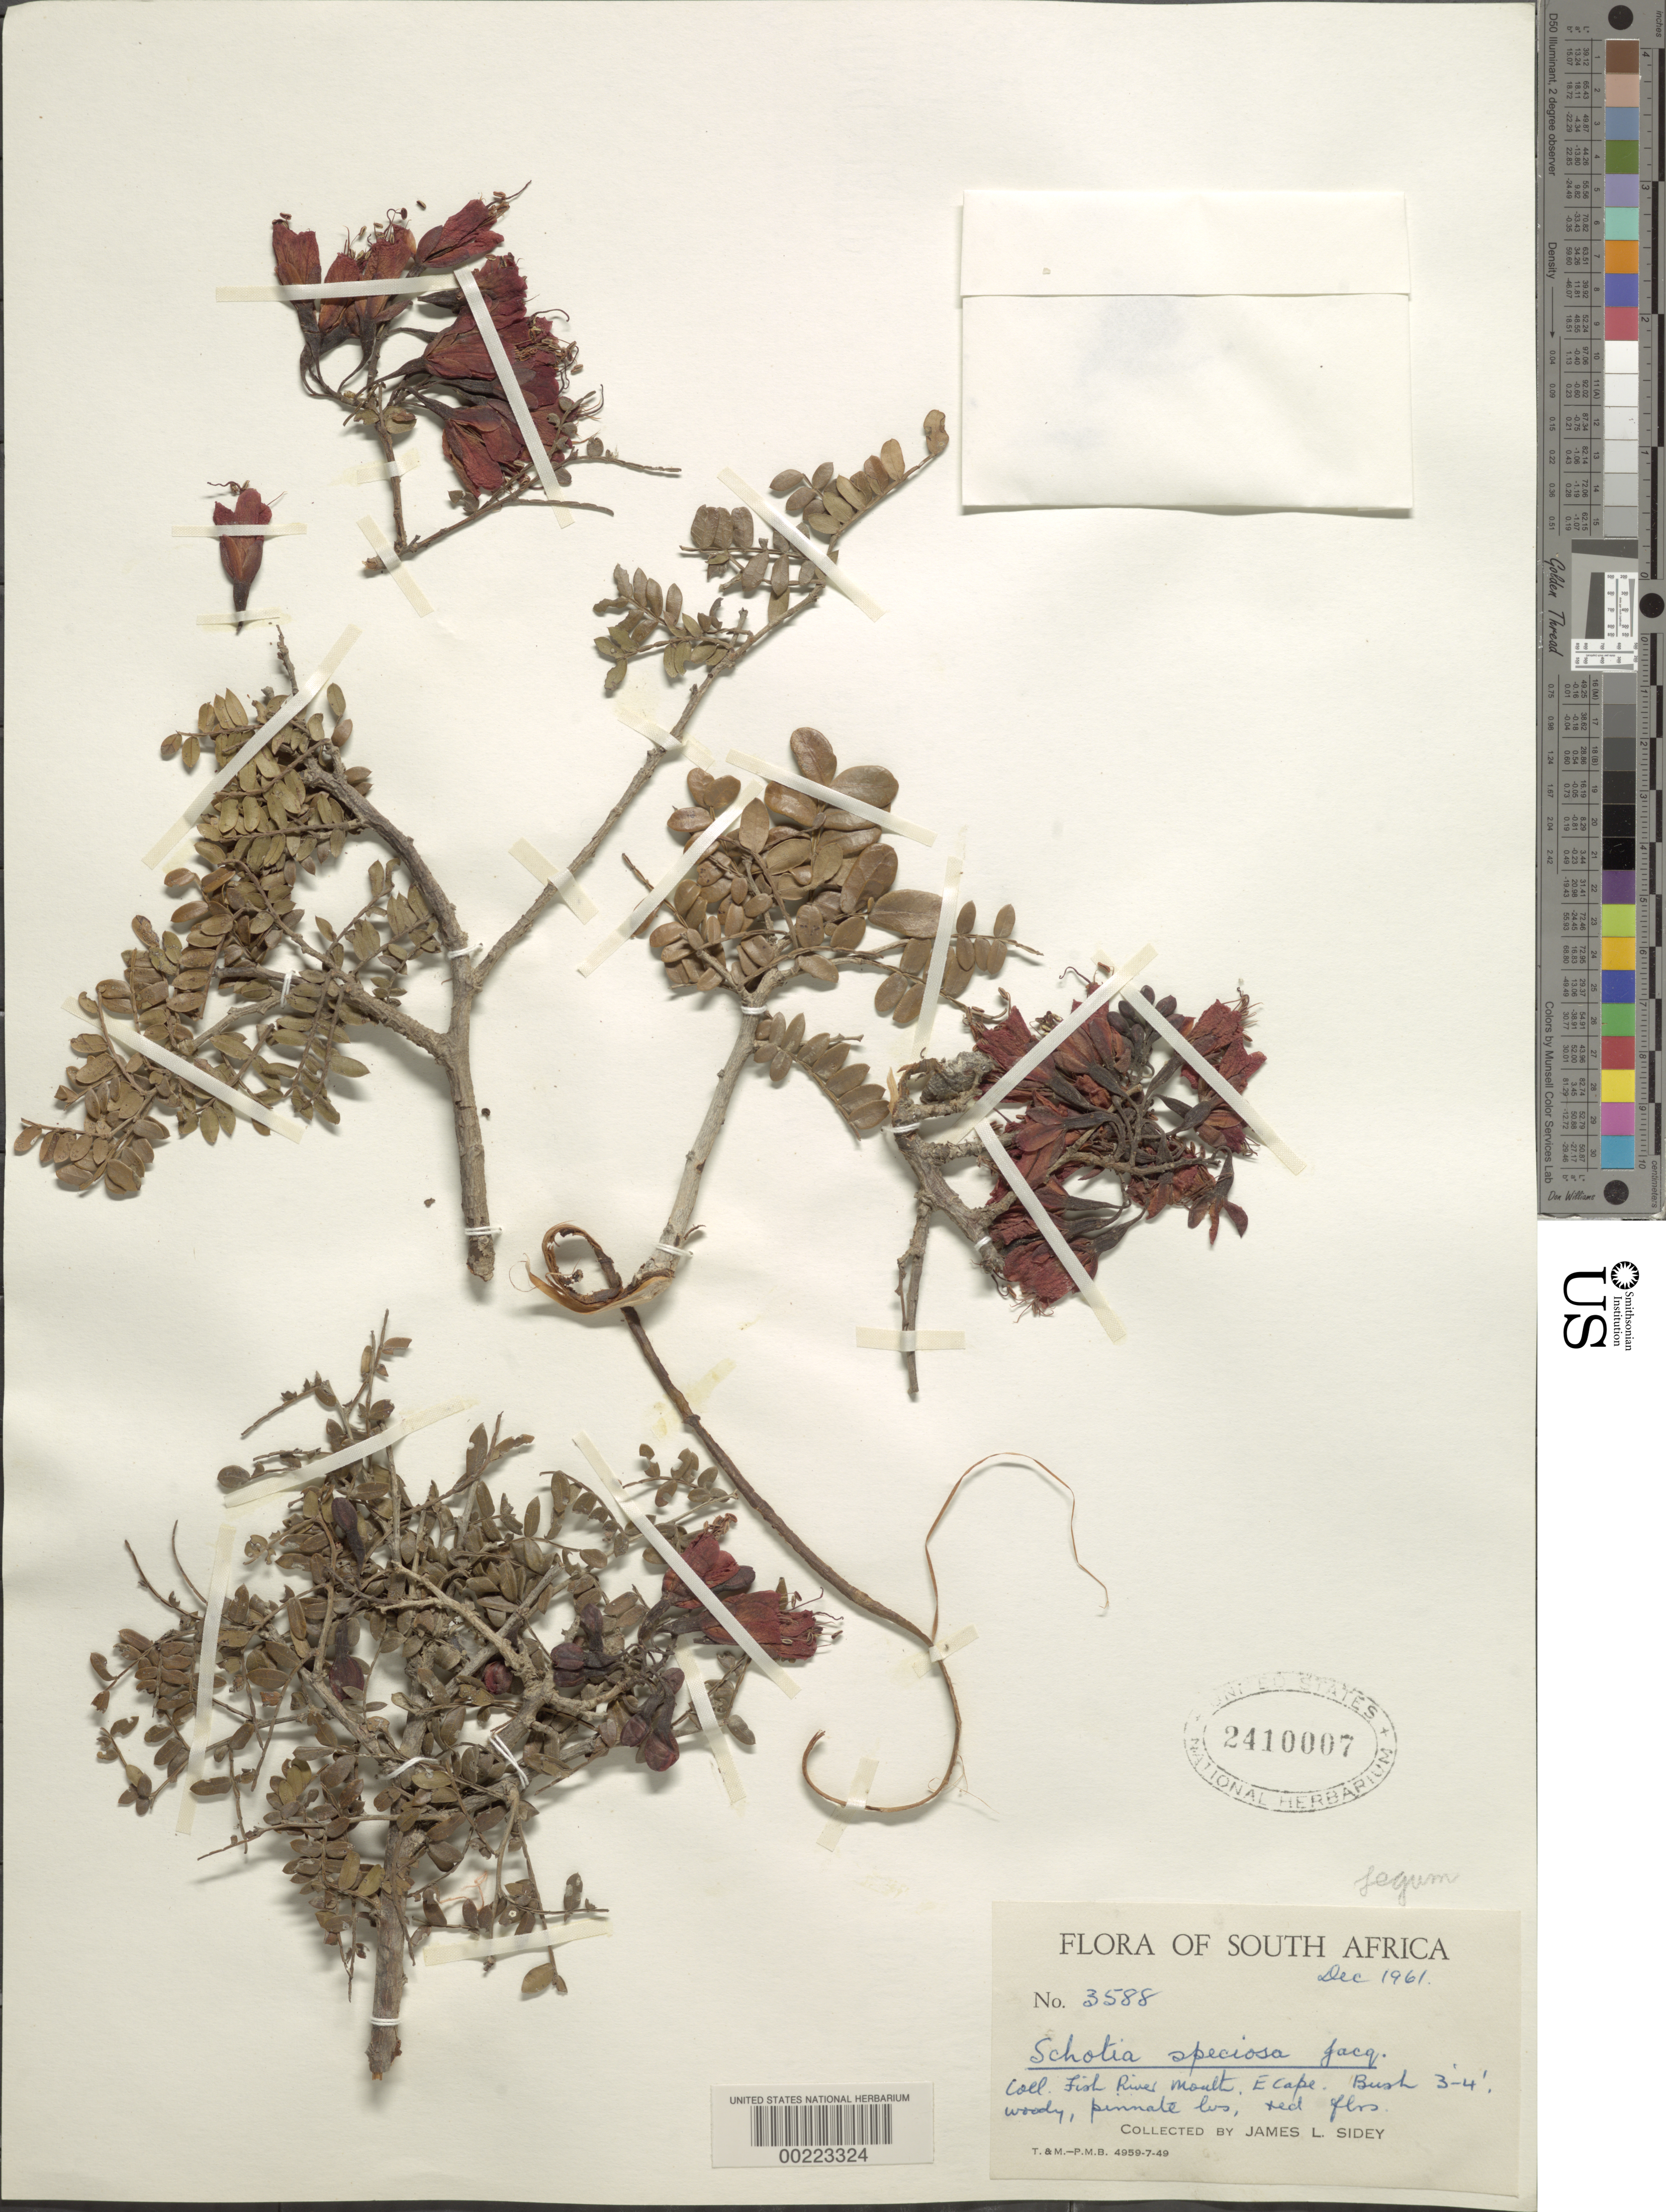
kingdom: Plantae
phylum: Tracheophyta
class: Magnoliopsida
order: Fabales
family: Fabaceae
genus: Schotia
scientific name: Schotia speciosa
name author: Jacq.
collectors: J. L. Sidey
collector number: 3588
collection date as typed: Dec 1961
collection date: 1961-12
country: South Africa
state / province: Eastern Cape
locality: Fish river mouth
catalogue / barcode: US 2410007